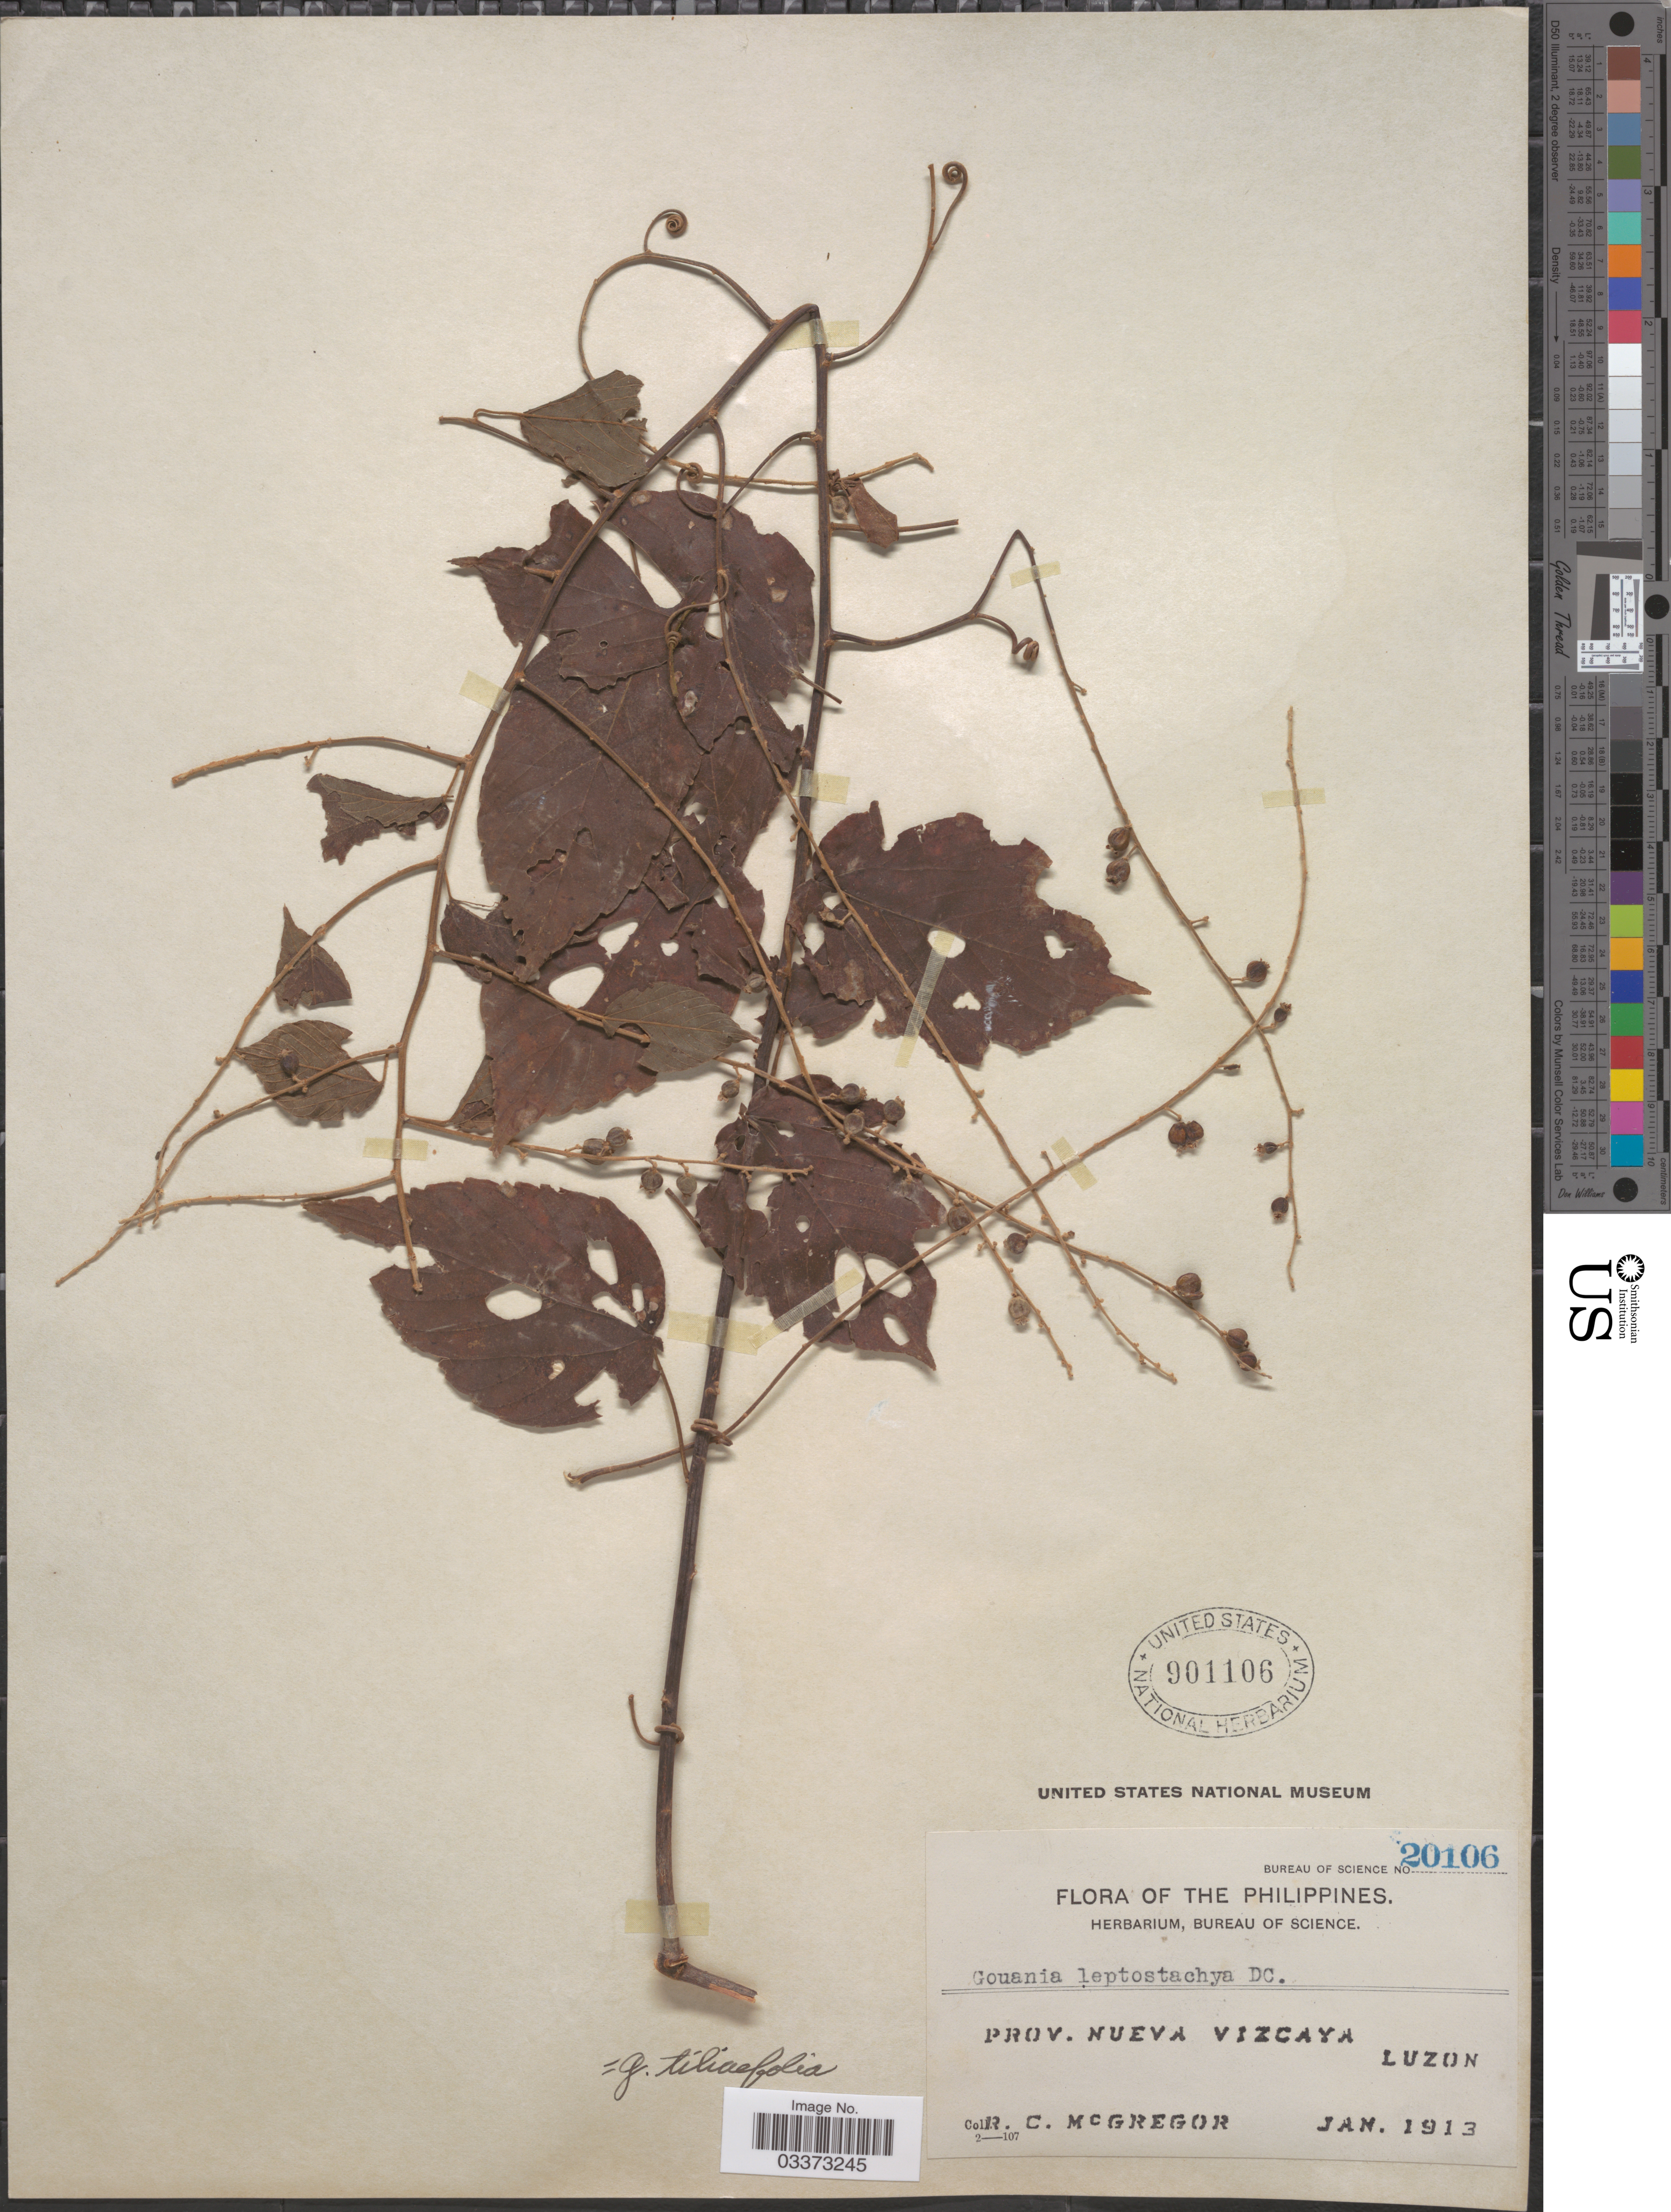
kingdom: Plantae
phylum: Tracheophyta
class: Magnoliopsida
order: Rosales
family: Rhamnaceae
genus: Gouania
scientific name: Gouania microcarpa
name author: DC.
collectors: R. C. McGregor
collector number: Bureau of Science 20106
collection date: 1913-01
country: Philippines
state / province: Cagayan Valley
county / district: Nueva Vizcaya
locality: Prov. Nueva Vizcaya. Luzon.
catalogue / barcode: US 901106